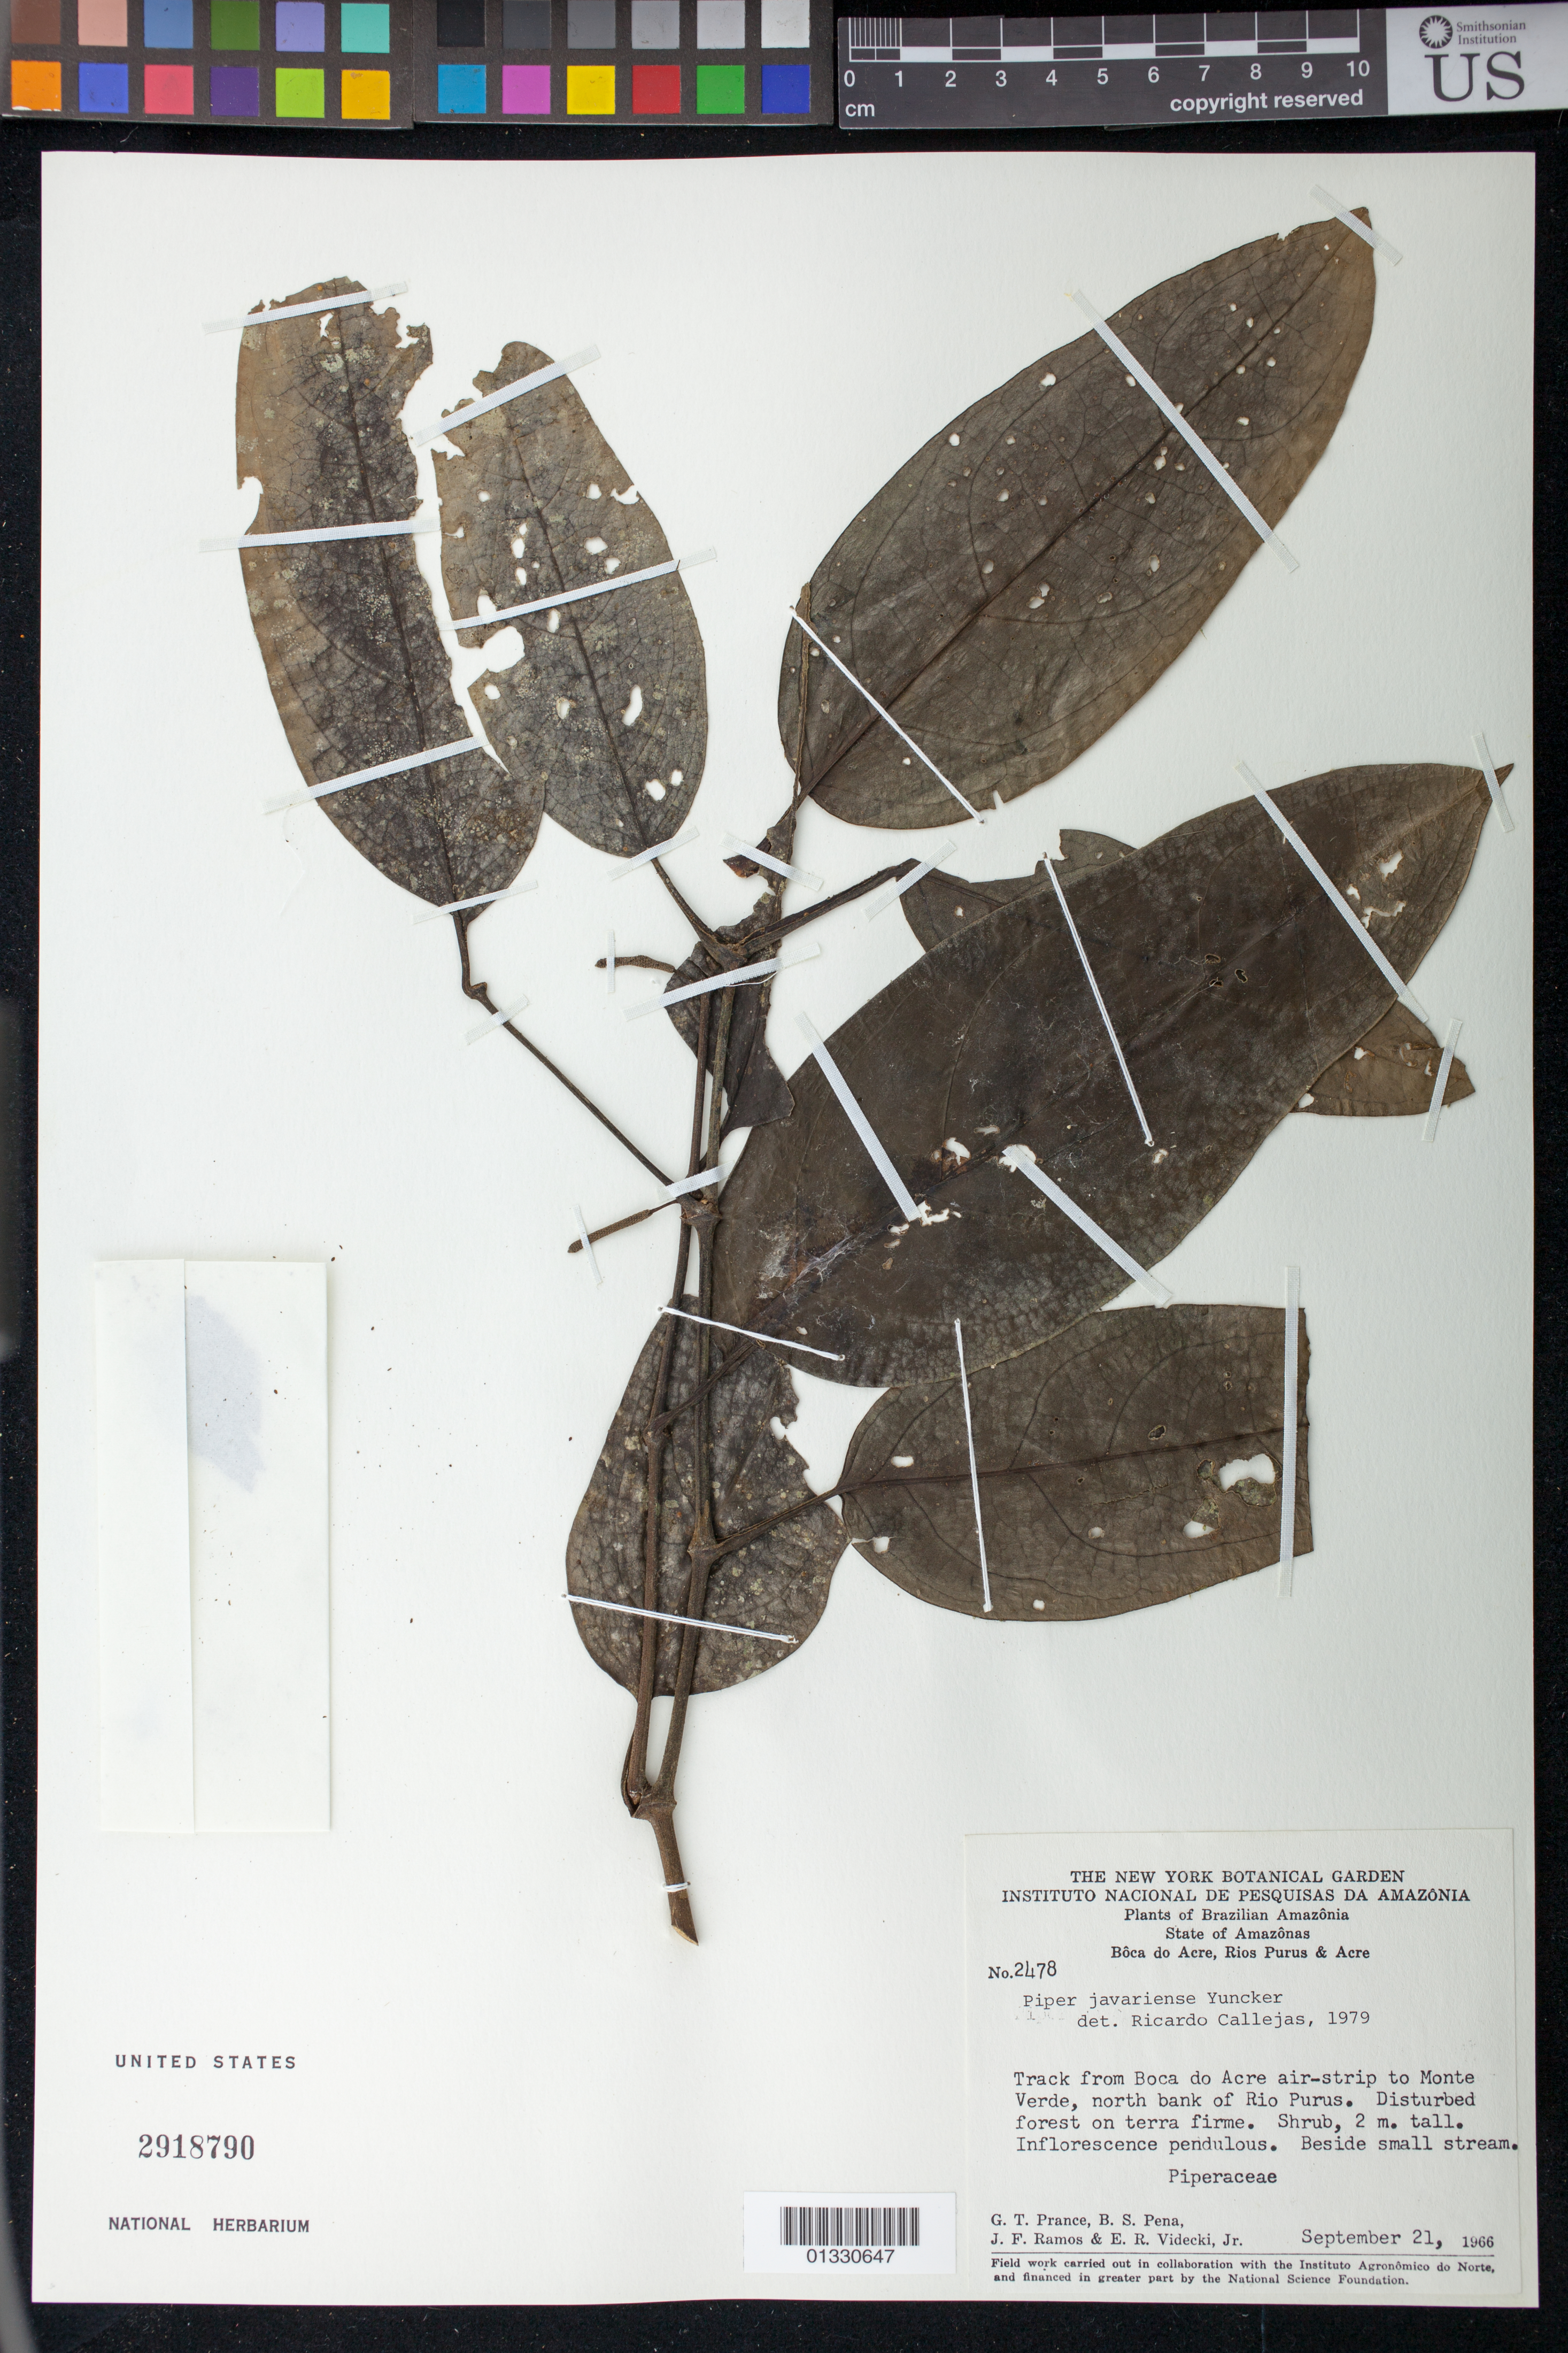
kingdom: Plantae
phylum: Tracheophyta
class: Magnoliopsida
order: Piperales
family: Piperaceae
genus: Piper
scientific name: Piper javariense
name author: Yunck.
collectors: G. T. Prance, B. S. Pena, J. F. Ramos & E. R. Videcki Jr.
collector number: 2478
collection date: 1966-09-21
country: Brazil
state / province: Amazonas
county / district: Boca do Acre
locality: Track from Boca do Acre air-strip to Monte Verde, north bank of Rio Purus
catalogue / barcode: US 2918790